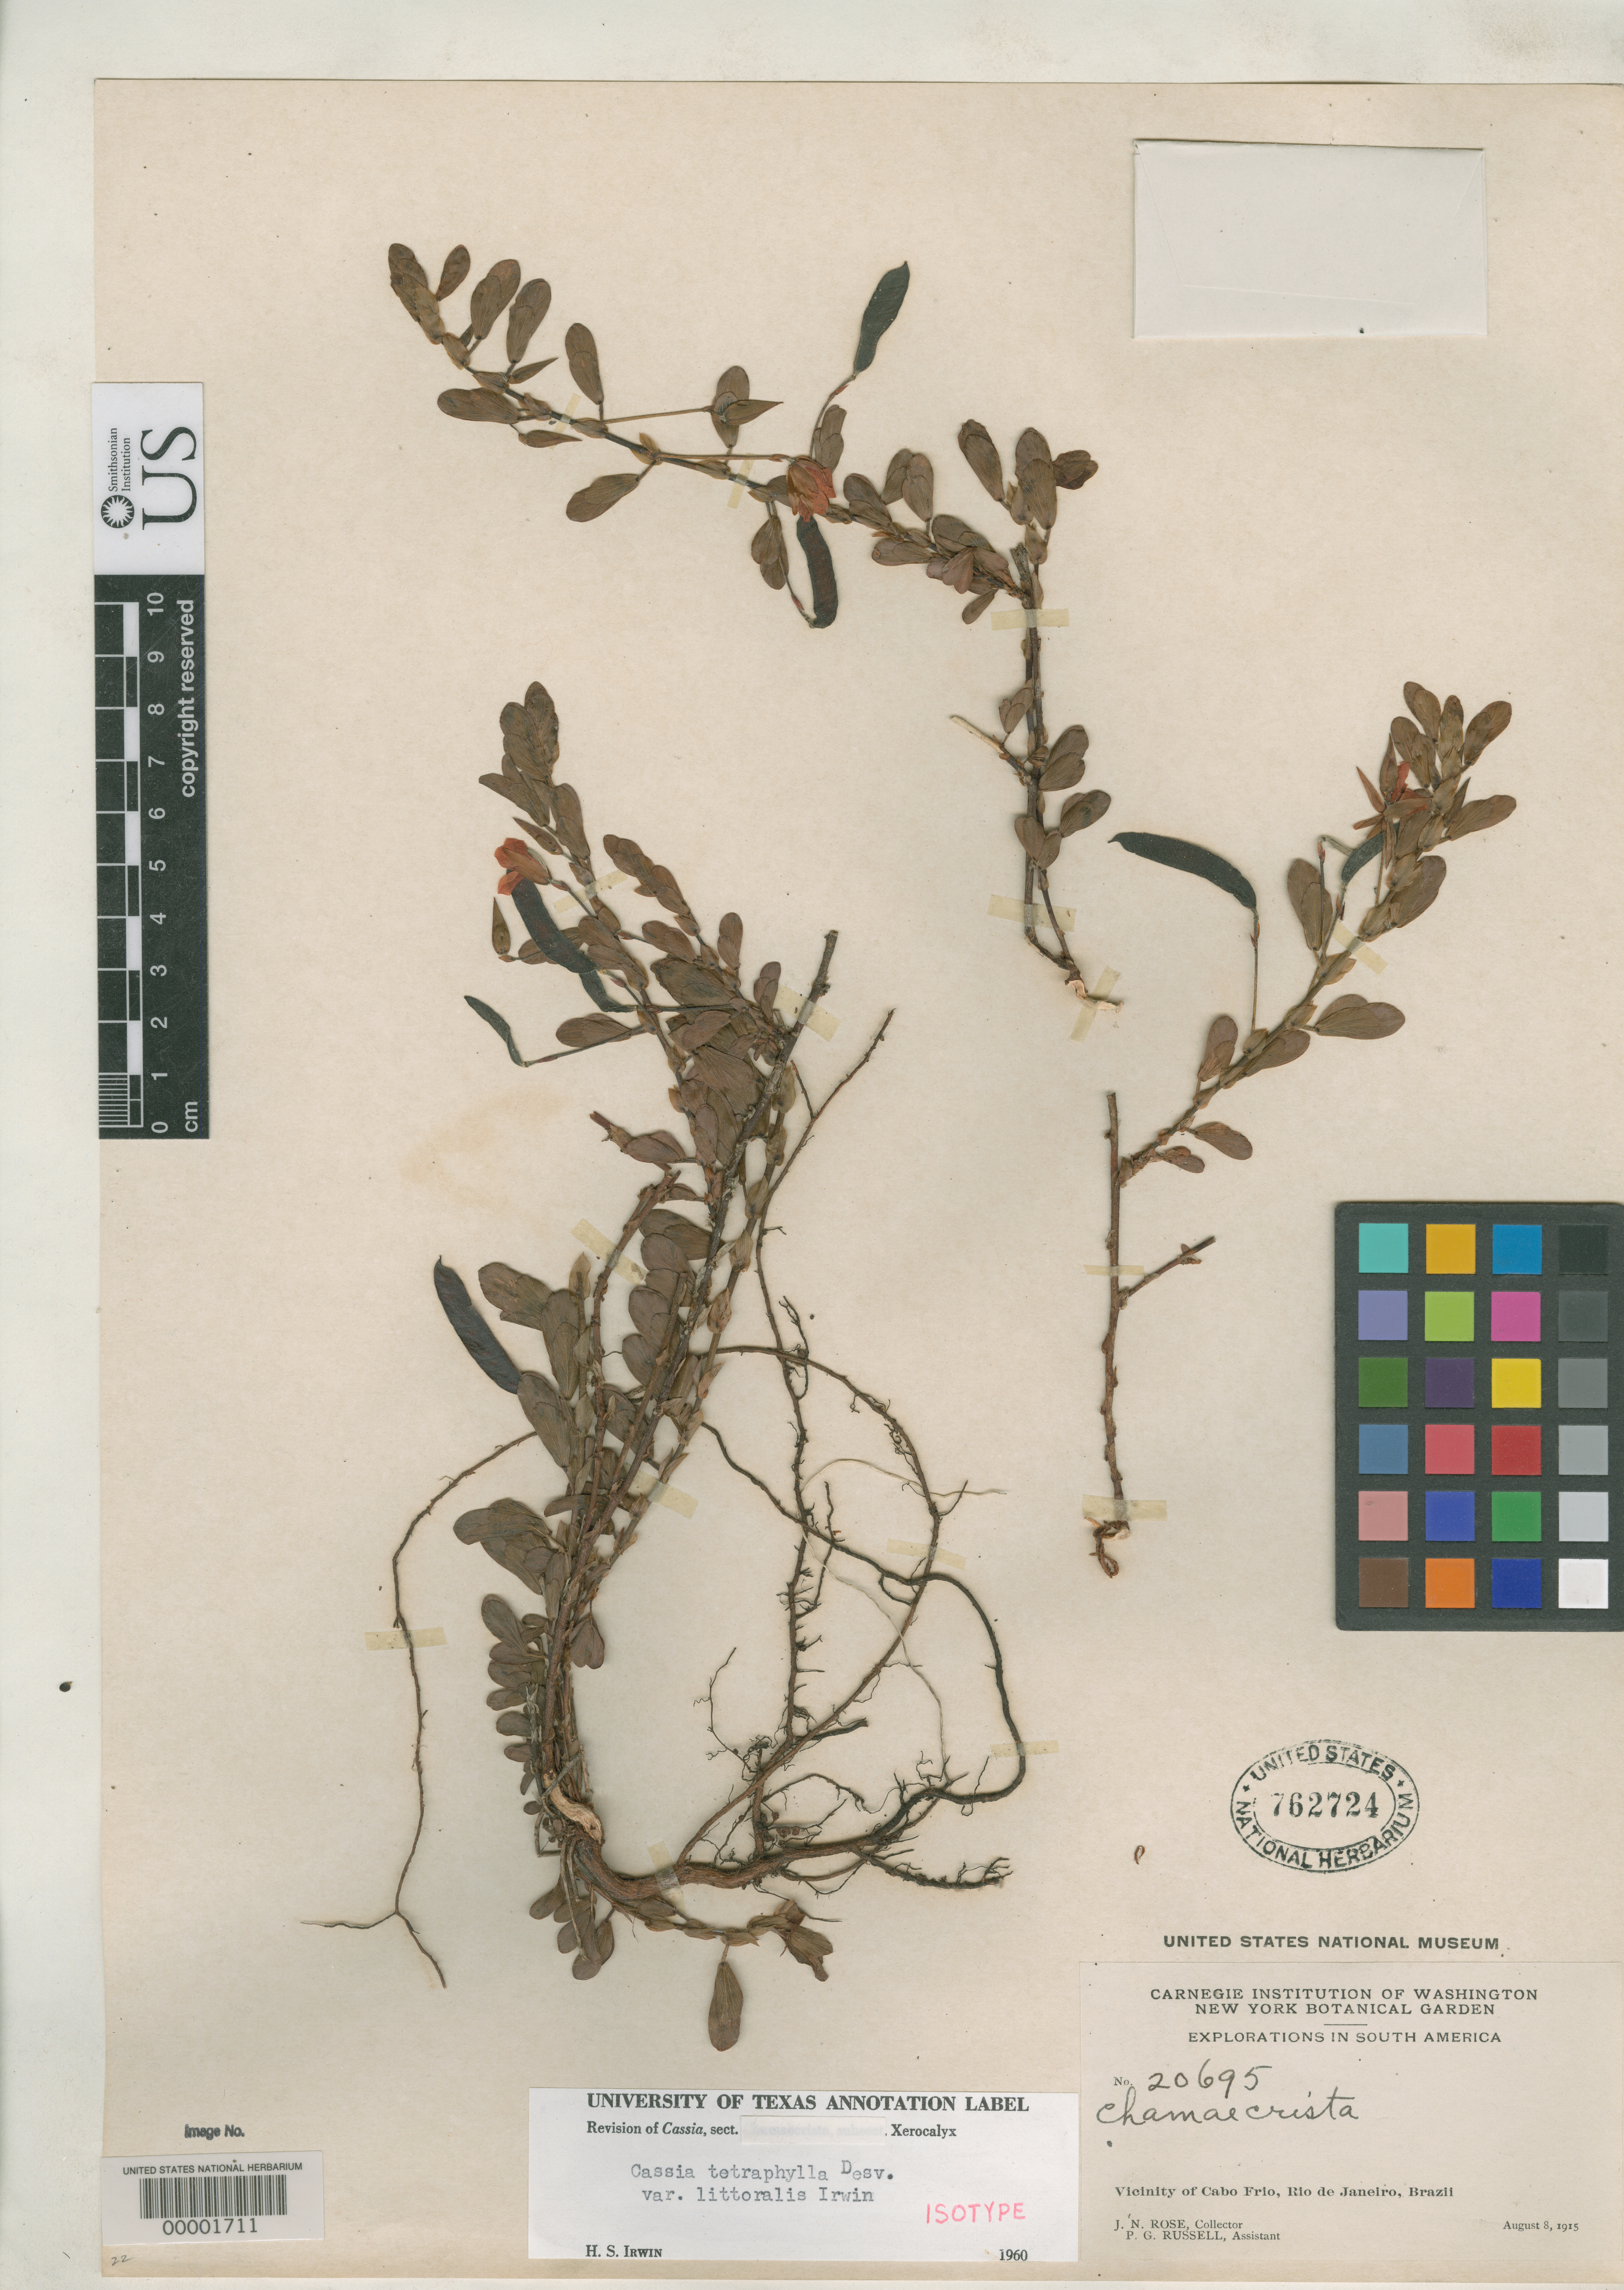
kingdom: Plantae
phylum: Tracheophyta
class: Magnoliopsida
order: Fabales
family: Fabaceae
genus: Cassia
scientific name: Cassia tetraphylla var. littoralis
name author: H.S. Irwin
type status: Isotype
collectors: J. N. Rose & P. G. Russell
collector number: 20695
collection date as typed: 08 Aug 1915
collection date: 1915-08-08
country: Brazil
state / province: Rio de Janeiro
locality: Cabo Frio.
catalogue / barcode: US 762724